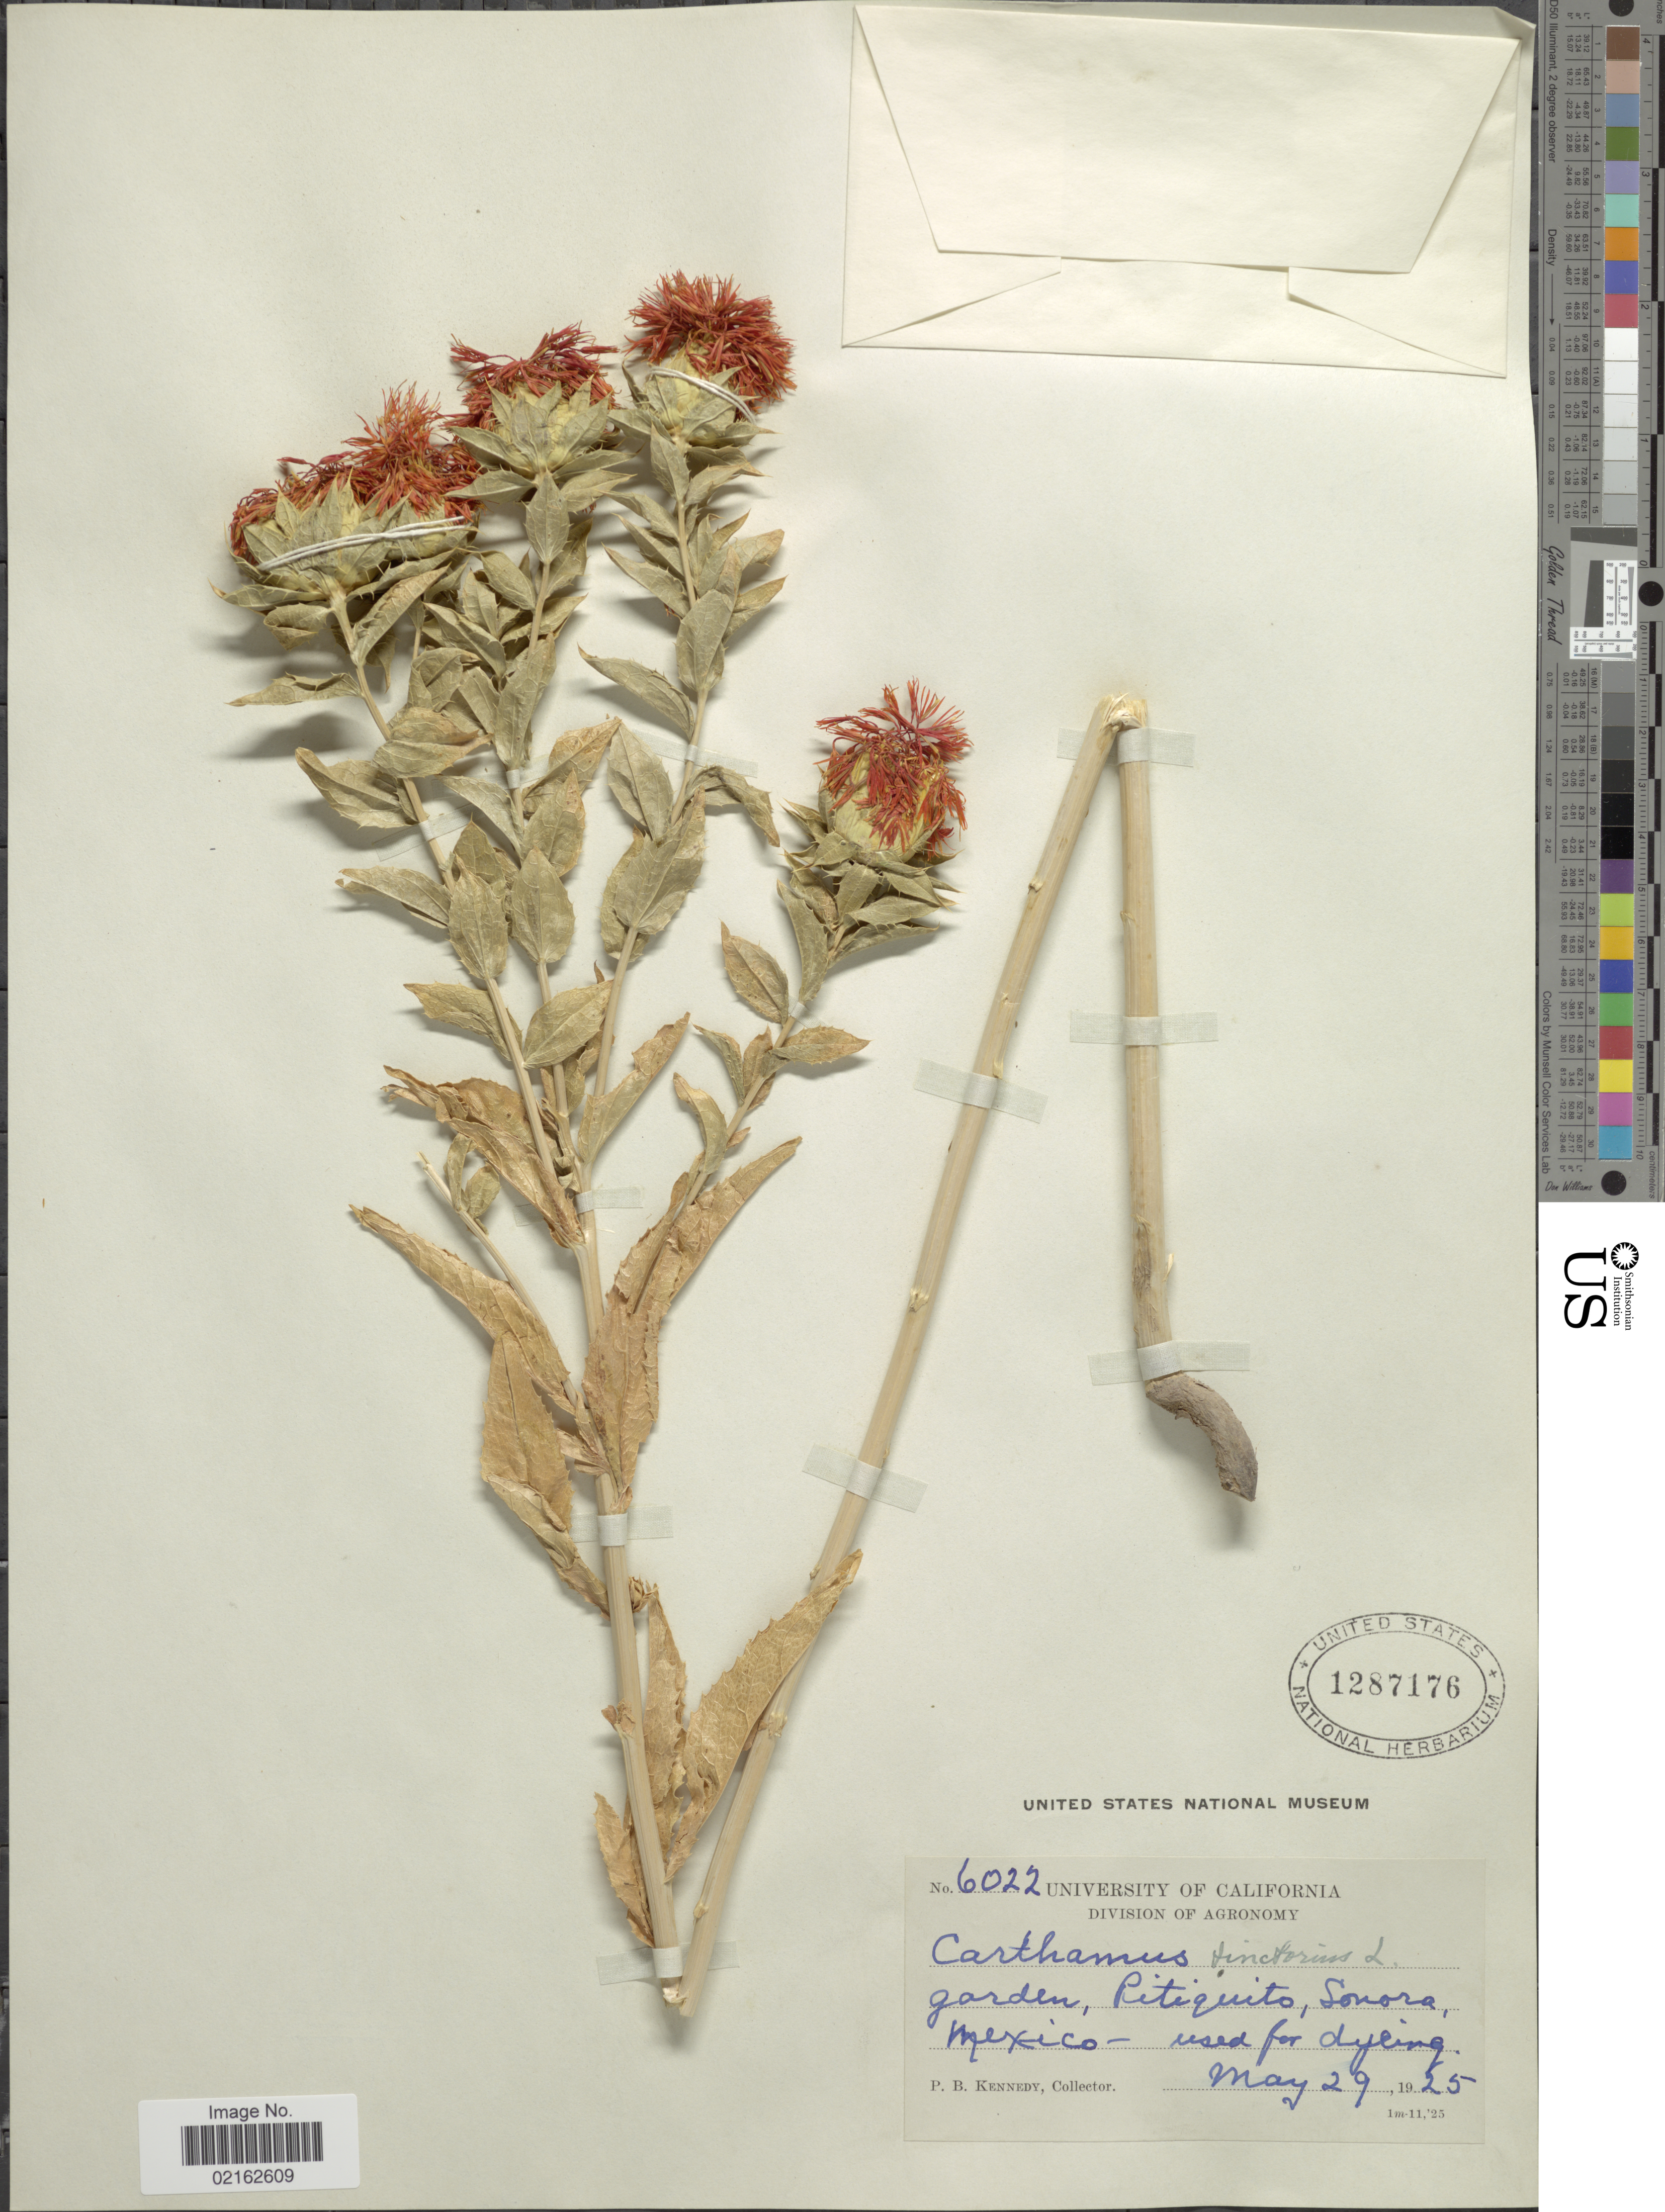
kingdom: Plantae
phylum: Tracheophyta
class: Magnoliopsida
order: Asterales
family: Asteraceae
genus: Carthamus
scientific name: Carthamus tinctorius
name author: L.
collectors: P. B. Kennedy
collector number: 6022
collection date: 1925-05-29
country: Mexico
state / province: Sonora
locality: Pitiquito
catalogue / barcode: US 1287176